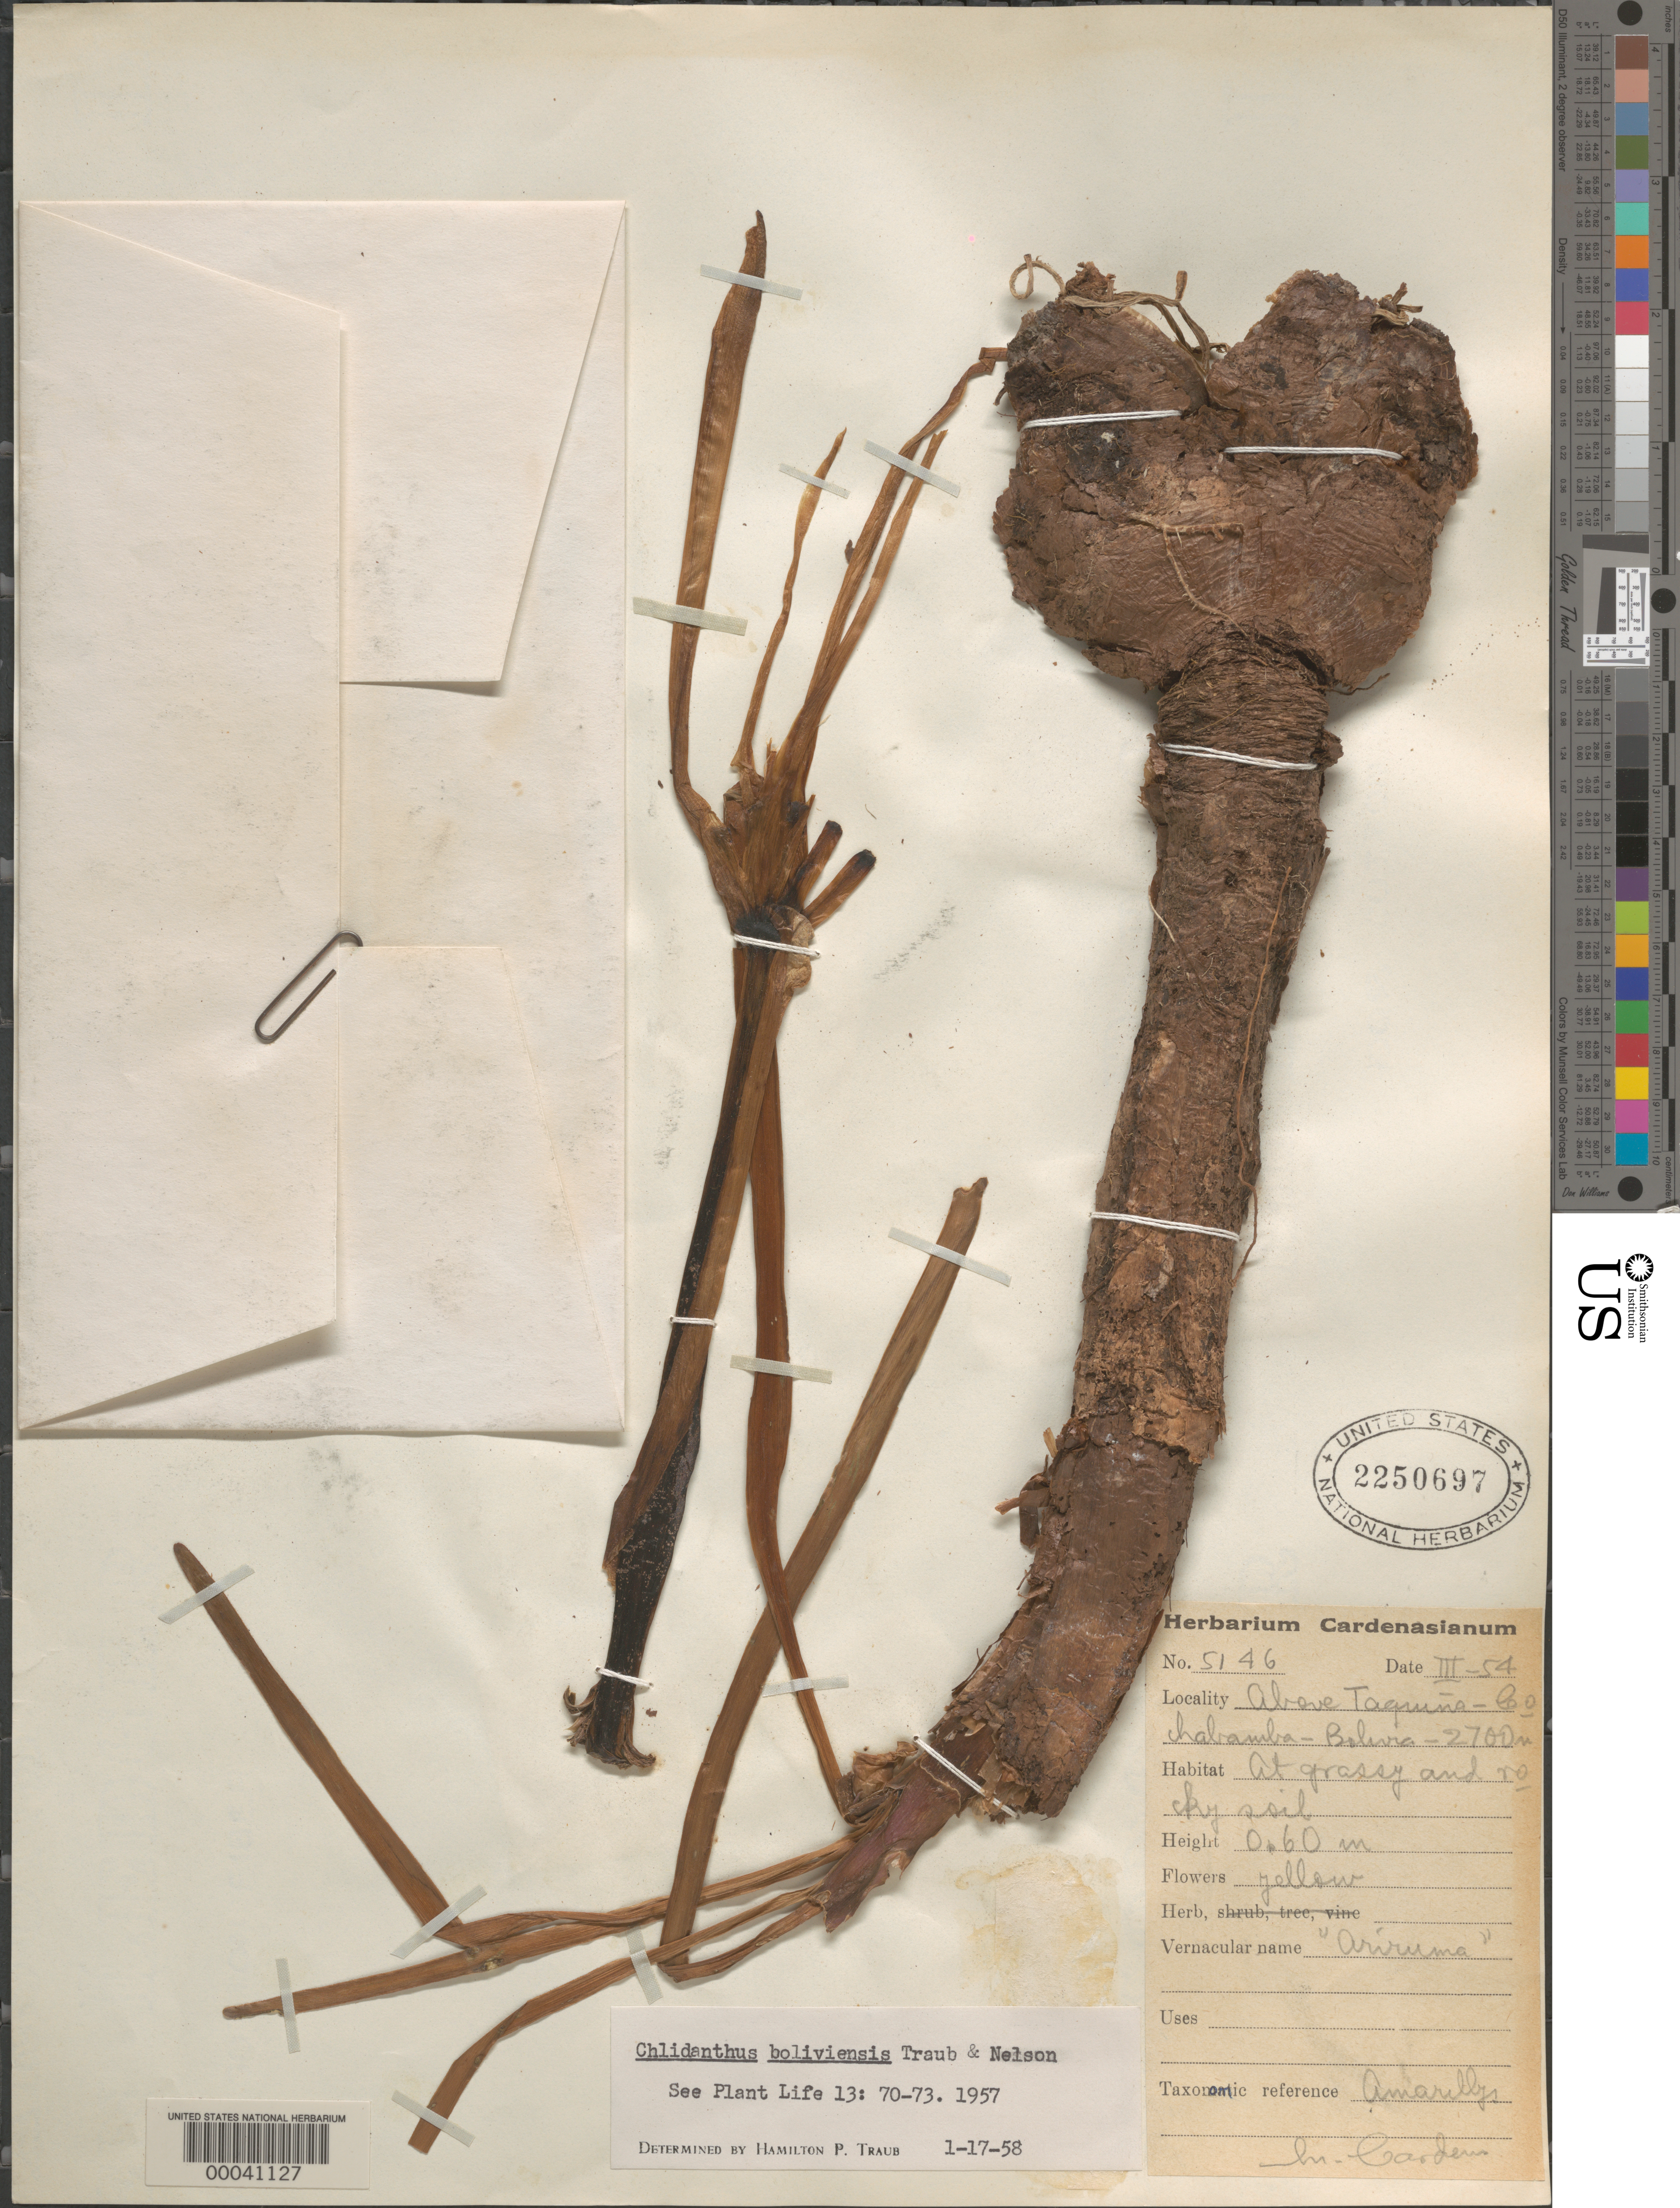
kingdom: Plantae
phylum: Tracheophyta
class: Liliopsida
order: Asparagales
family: Amaryllidaceae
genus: Chlidanthus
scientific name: Chlidanthus boliviensis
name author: Traub & I.S. Nelson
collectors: M. Cárdenas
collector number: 5146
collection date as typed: Mar 1954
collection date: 1954-03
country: Bolivia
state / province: Cochabamba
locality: Above Taquina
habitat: Grassy and rocky soil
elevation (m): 2700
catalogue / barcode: US 2250697